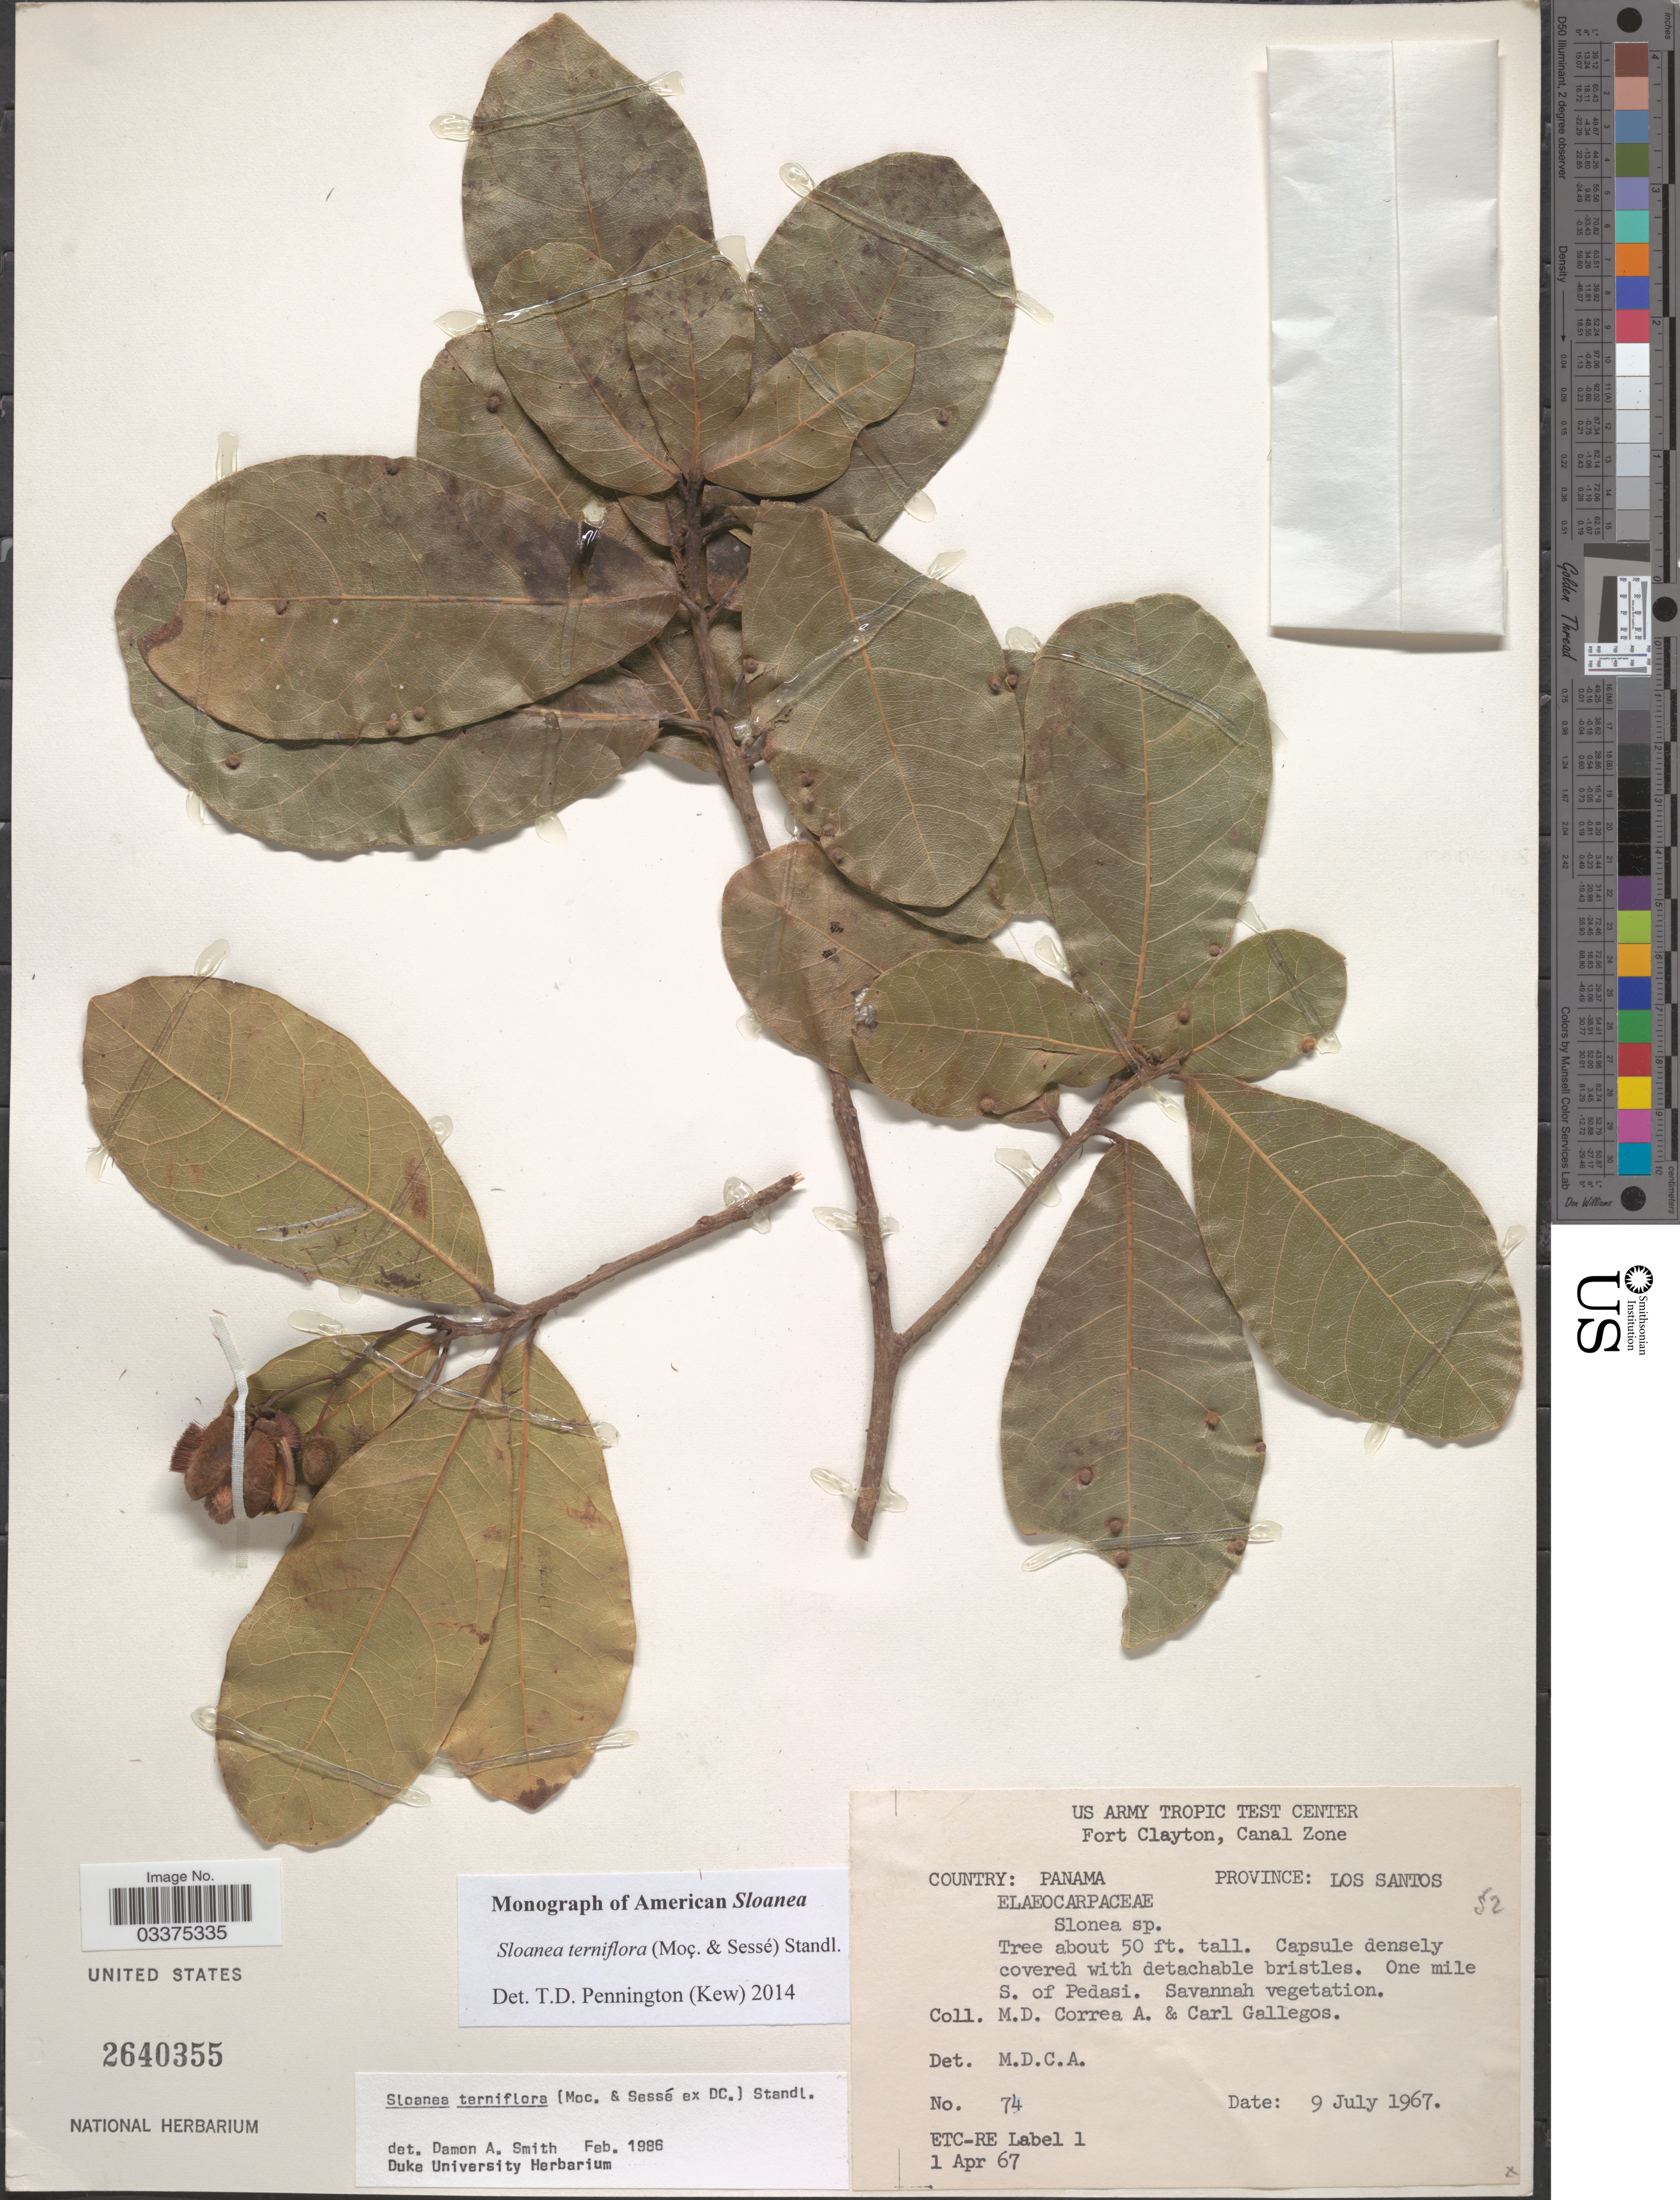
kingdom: Plantae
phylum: Tracheophyta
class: Magnoliopsida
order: Oxalidales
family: Elaeocarpaceae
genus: Sloanea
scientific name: Sloanea terniflora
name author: (Moc. & Sessé ex DC.) Standl.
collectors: M. D. Corrêa-A. & C. Gallegos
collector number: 74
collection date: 1967-07-09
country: Panama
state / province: Los Santos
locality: One mile S. of Pedasi.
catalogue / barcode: US 2640355